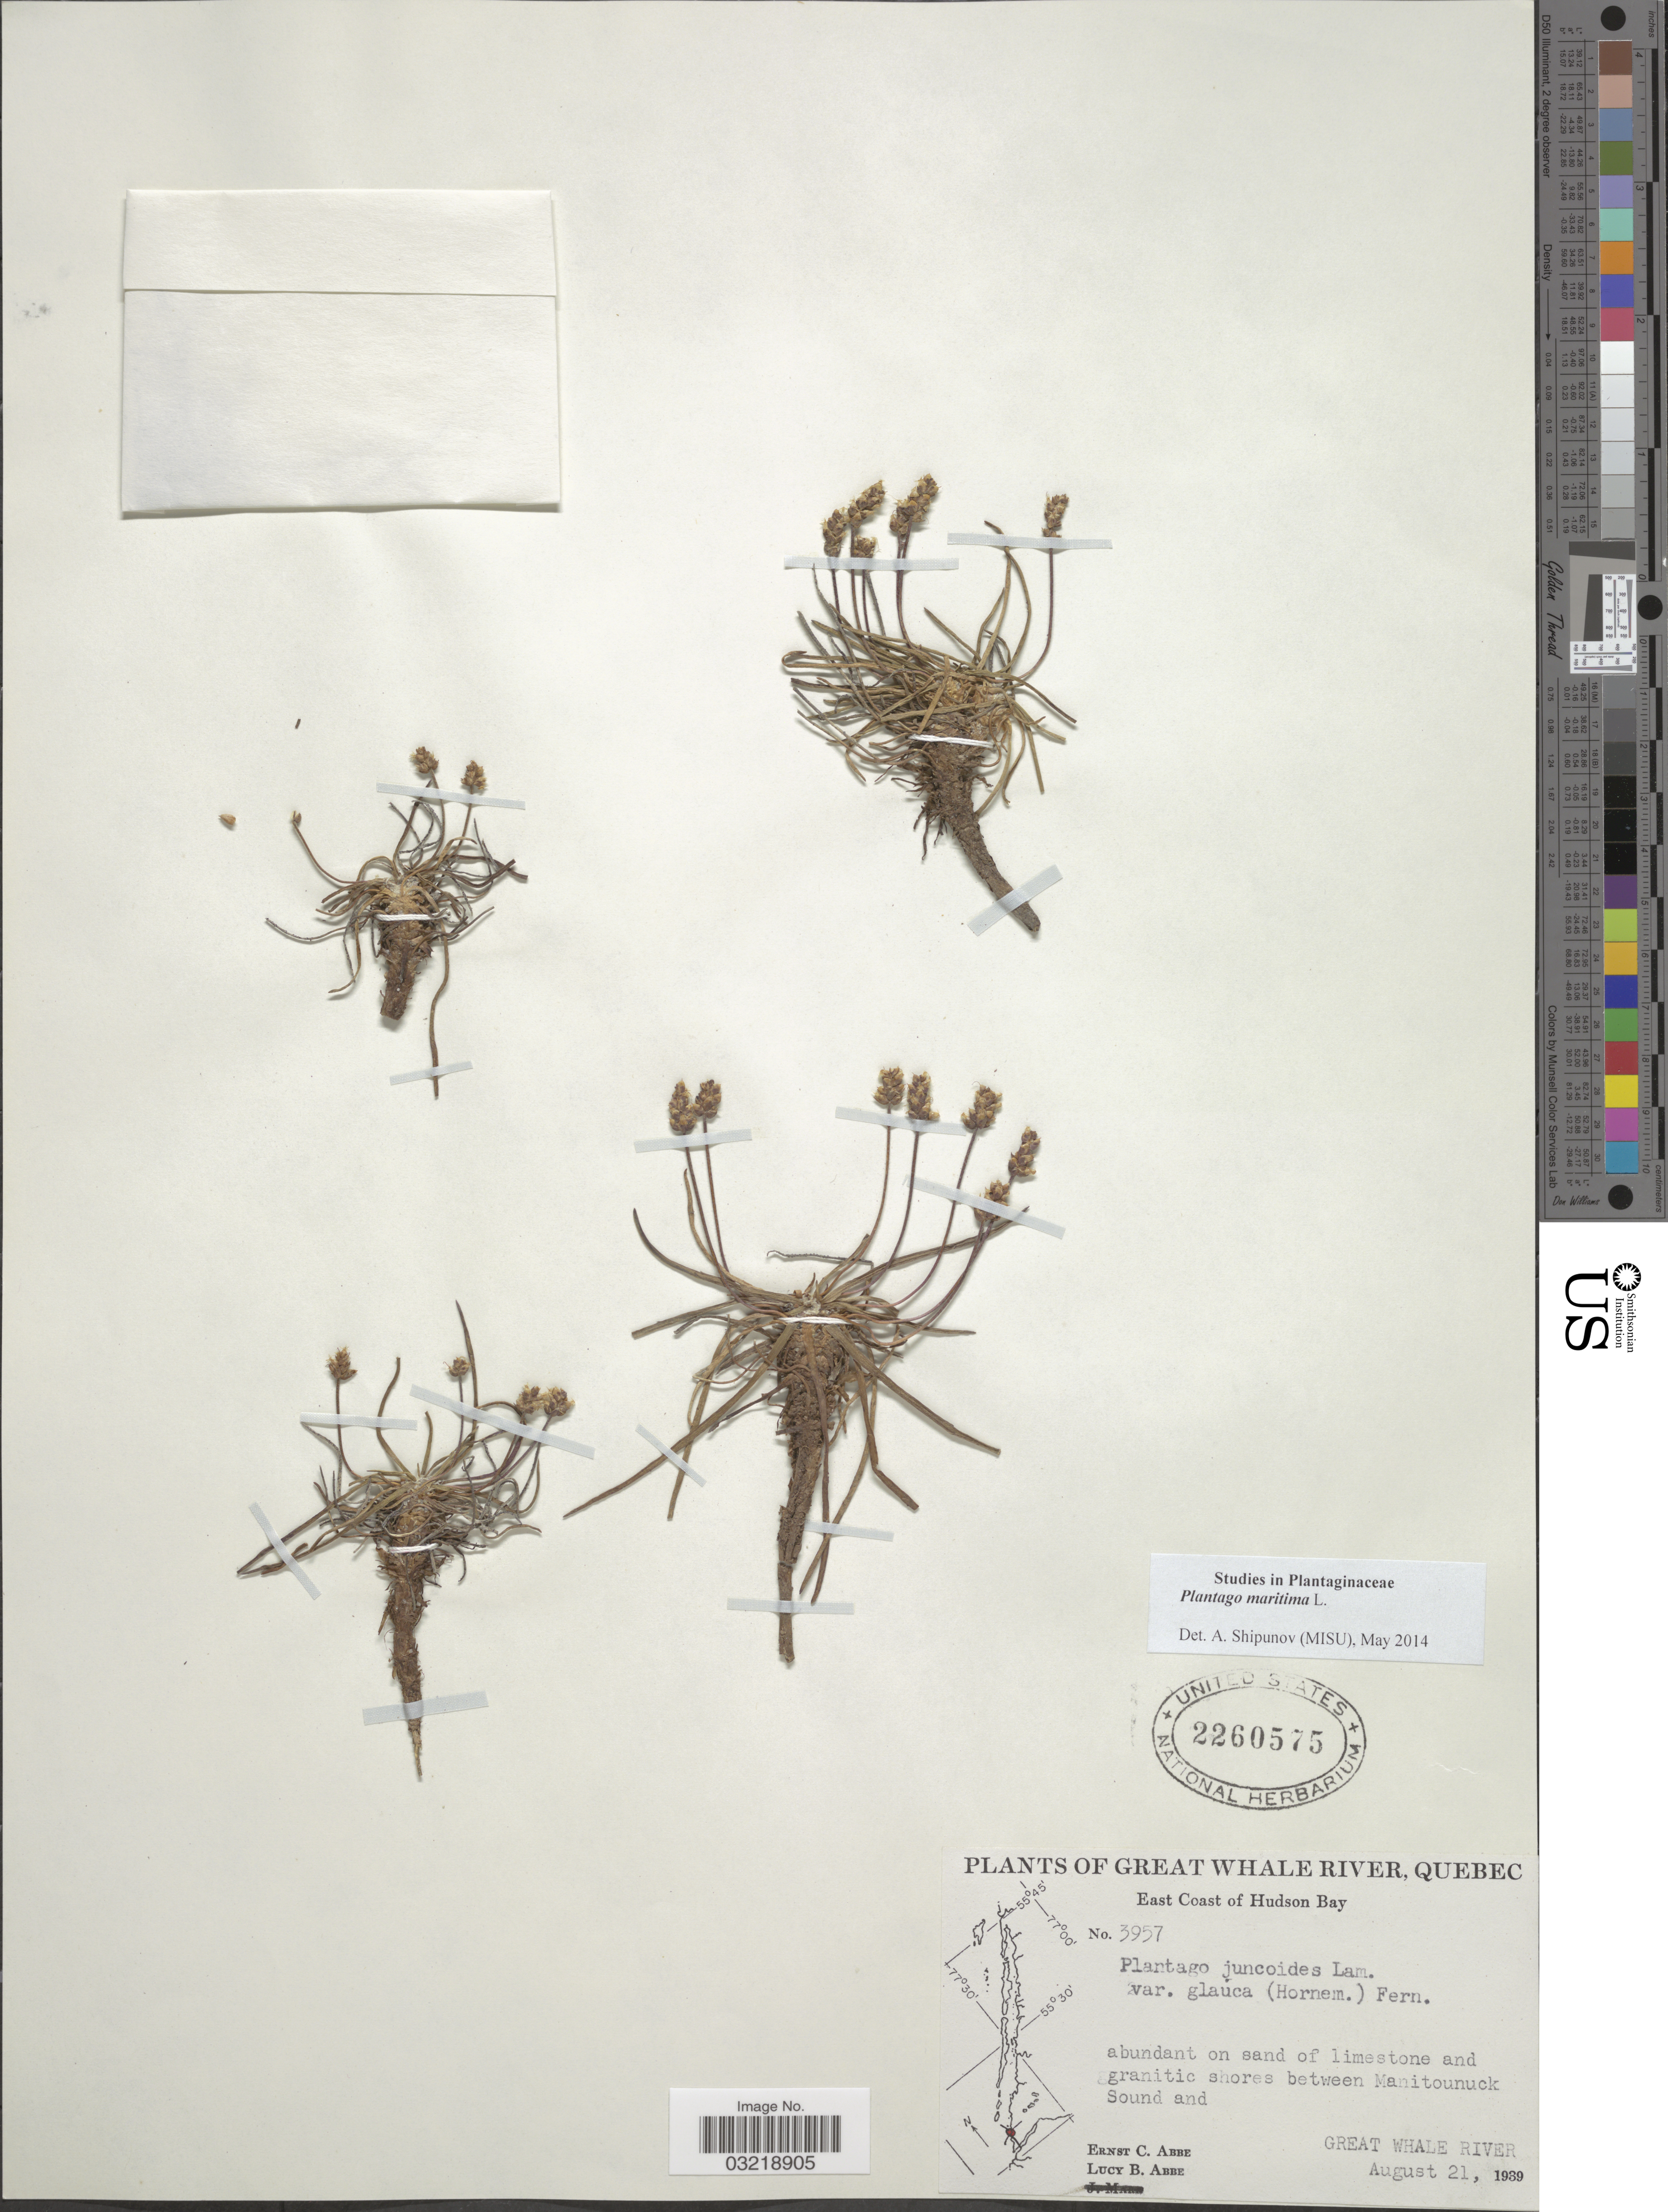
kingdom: Plantae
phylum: Tracheophyta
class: Magnoliopsida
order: Lamiales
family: Plantaginaceae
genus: Plantago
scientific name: Plantago maritima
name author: L.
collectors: E. C. Abbe & L. B. Abbe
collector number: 3957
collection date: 1989-08-21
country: Canada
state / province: Quebec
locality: Great Whale River. East Coast of Hudson Bay. Abundant on sand of limestone and granitic shores between Manitounuck Sound and Great Whale River.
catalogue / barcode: US 2260575